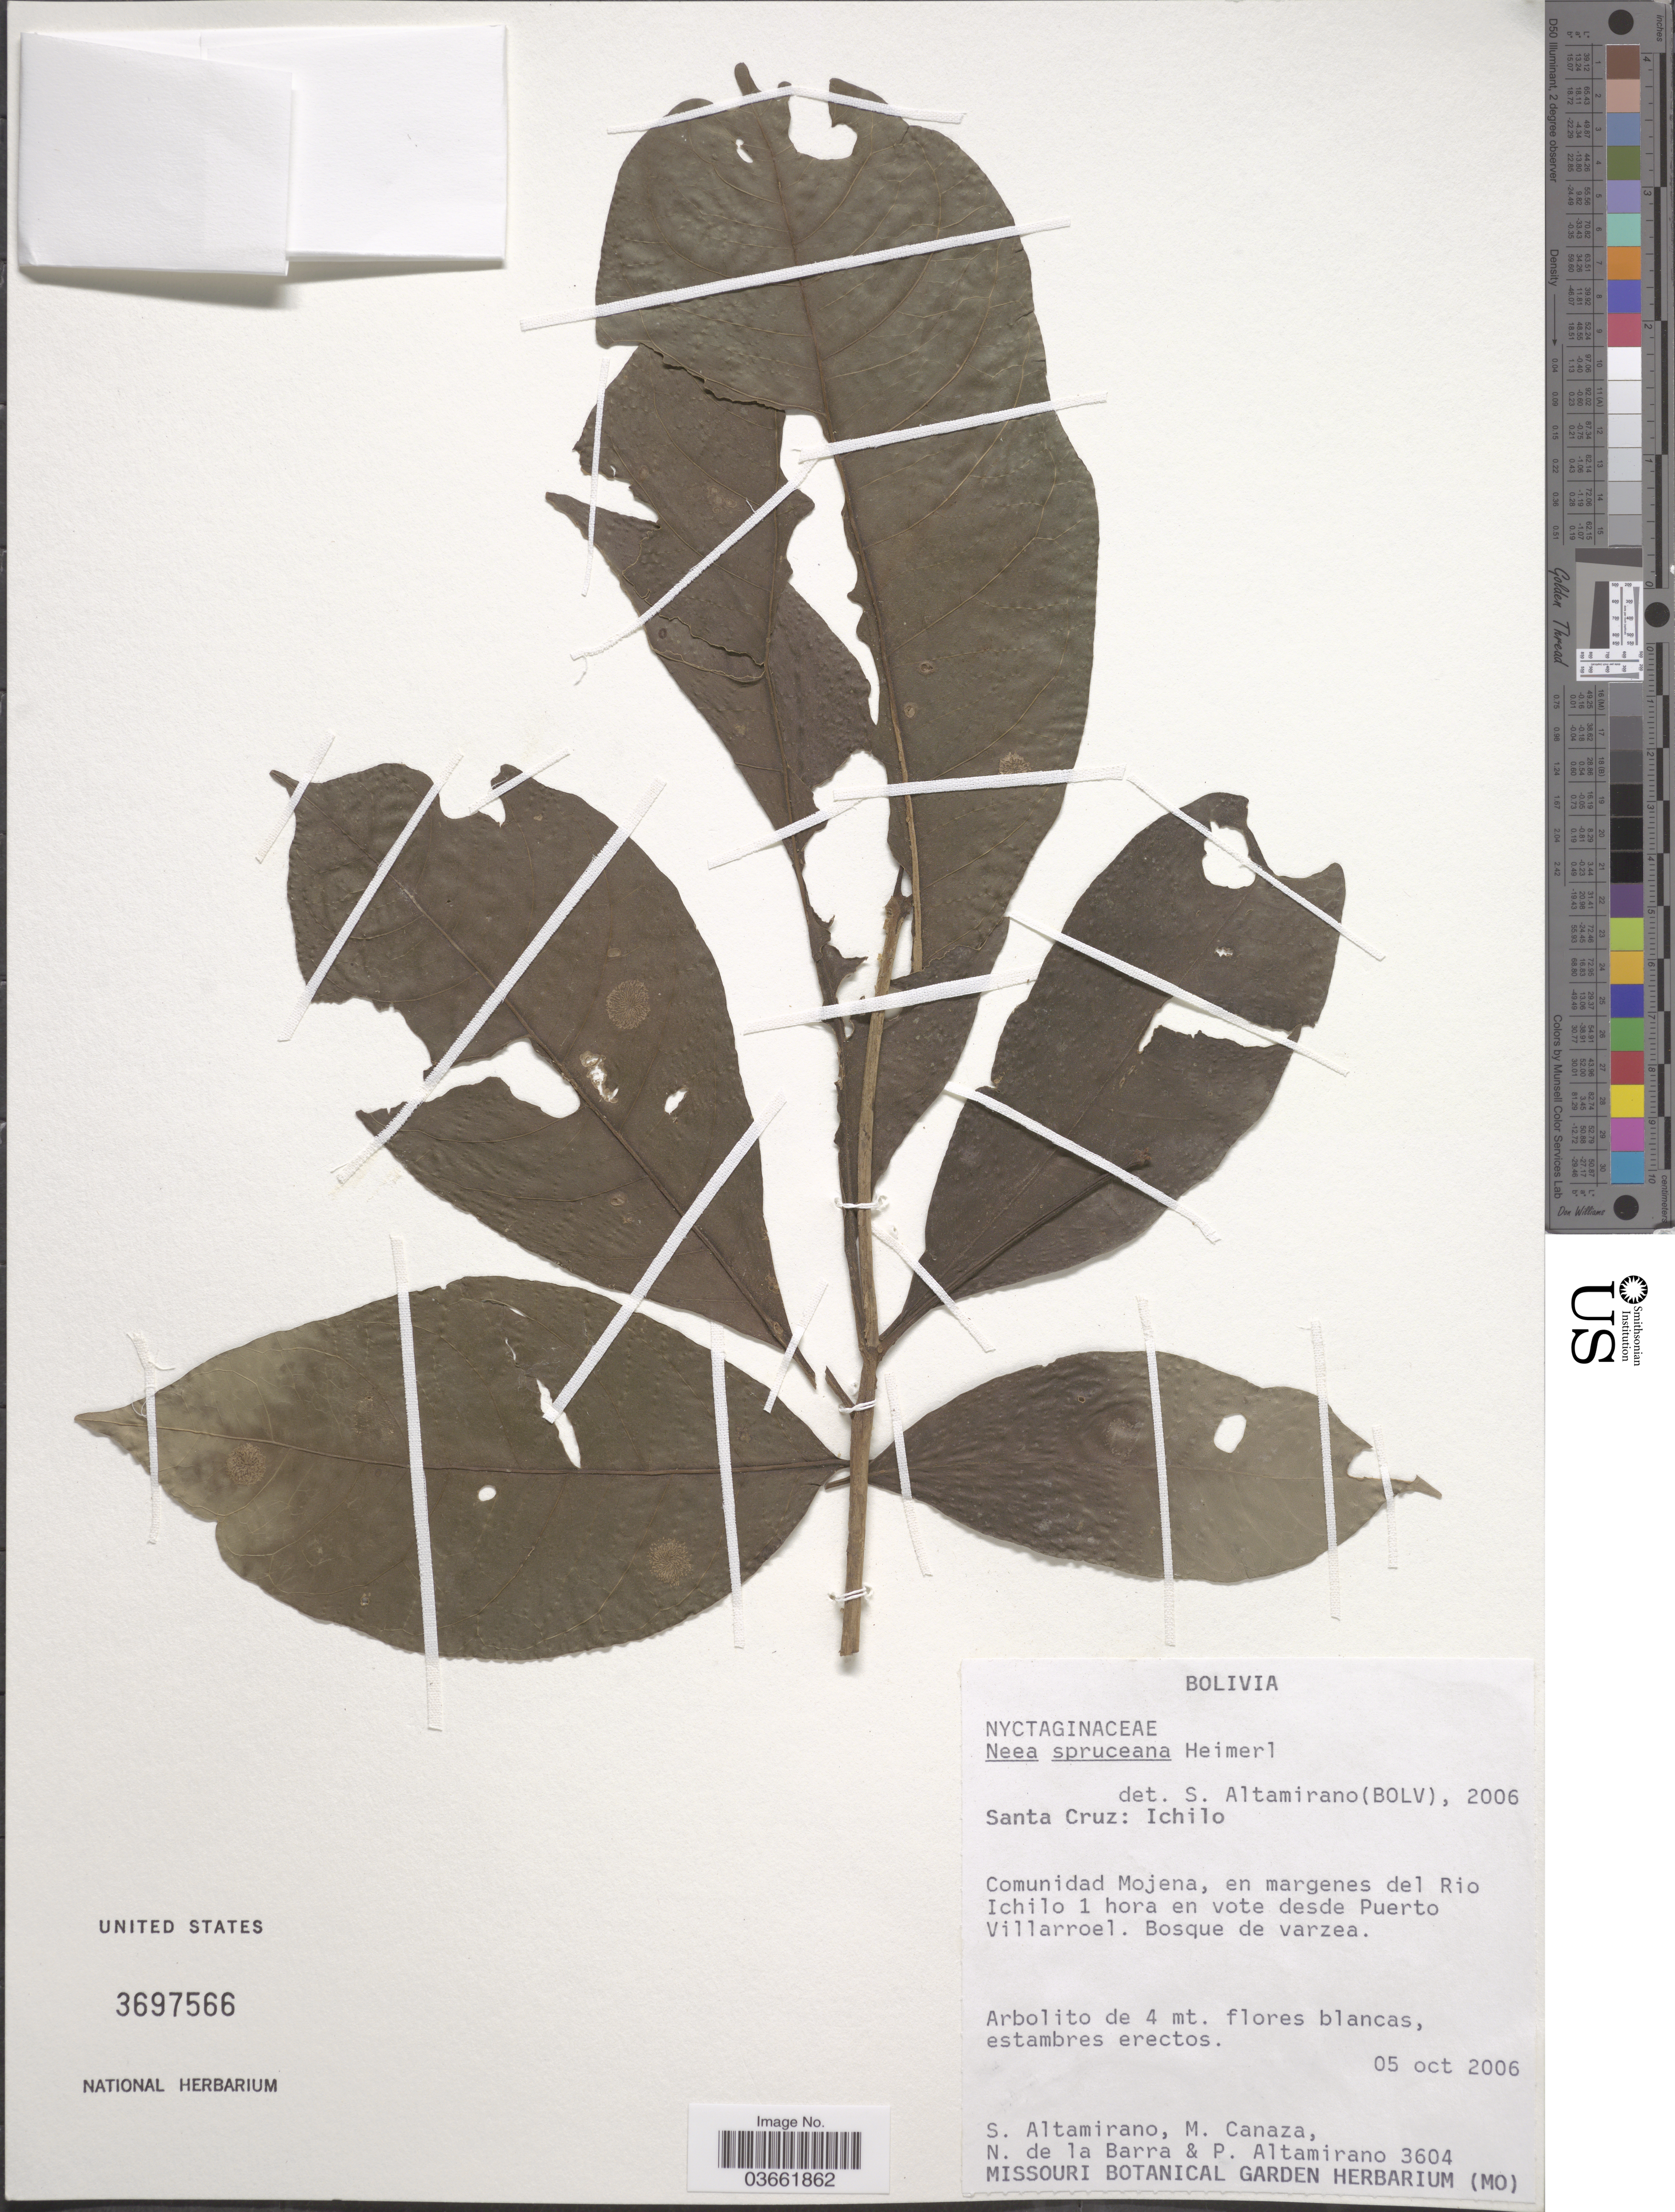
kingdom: Plantae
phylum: Tracheophyta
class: Magnoliopsida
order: Caryophyllales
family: Nyctaginaceae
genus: Neea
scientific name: Neea spruceana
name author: Heimerl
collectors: S. Altamirano, M. Canaza, N. de la Barra & P. Altamirano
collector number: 3604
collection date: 2006-10-05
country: Bolivia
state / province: Santa Cruz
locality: Ichilo. Comunidad Mojena, en margenes del Rio Ichilo 1 hora en vote desde Puerto Villarroel.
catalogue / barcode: US 3697566